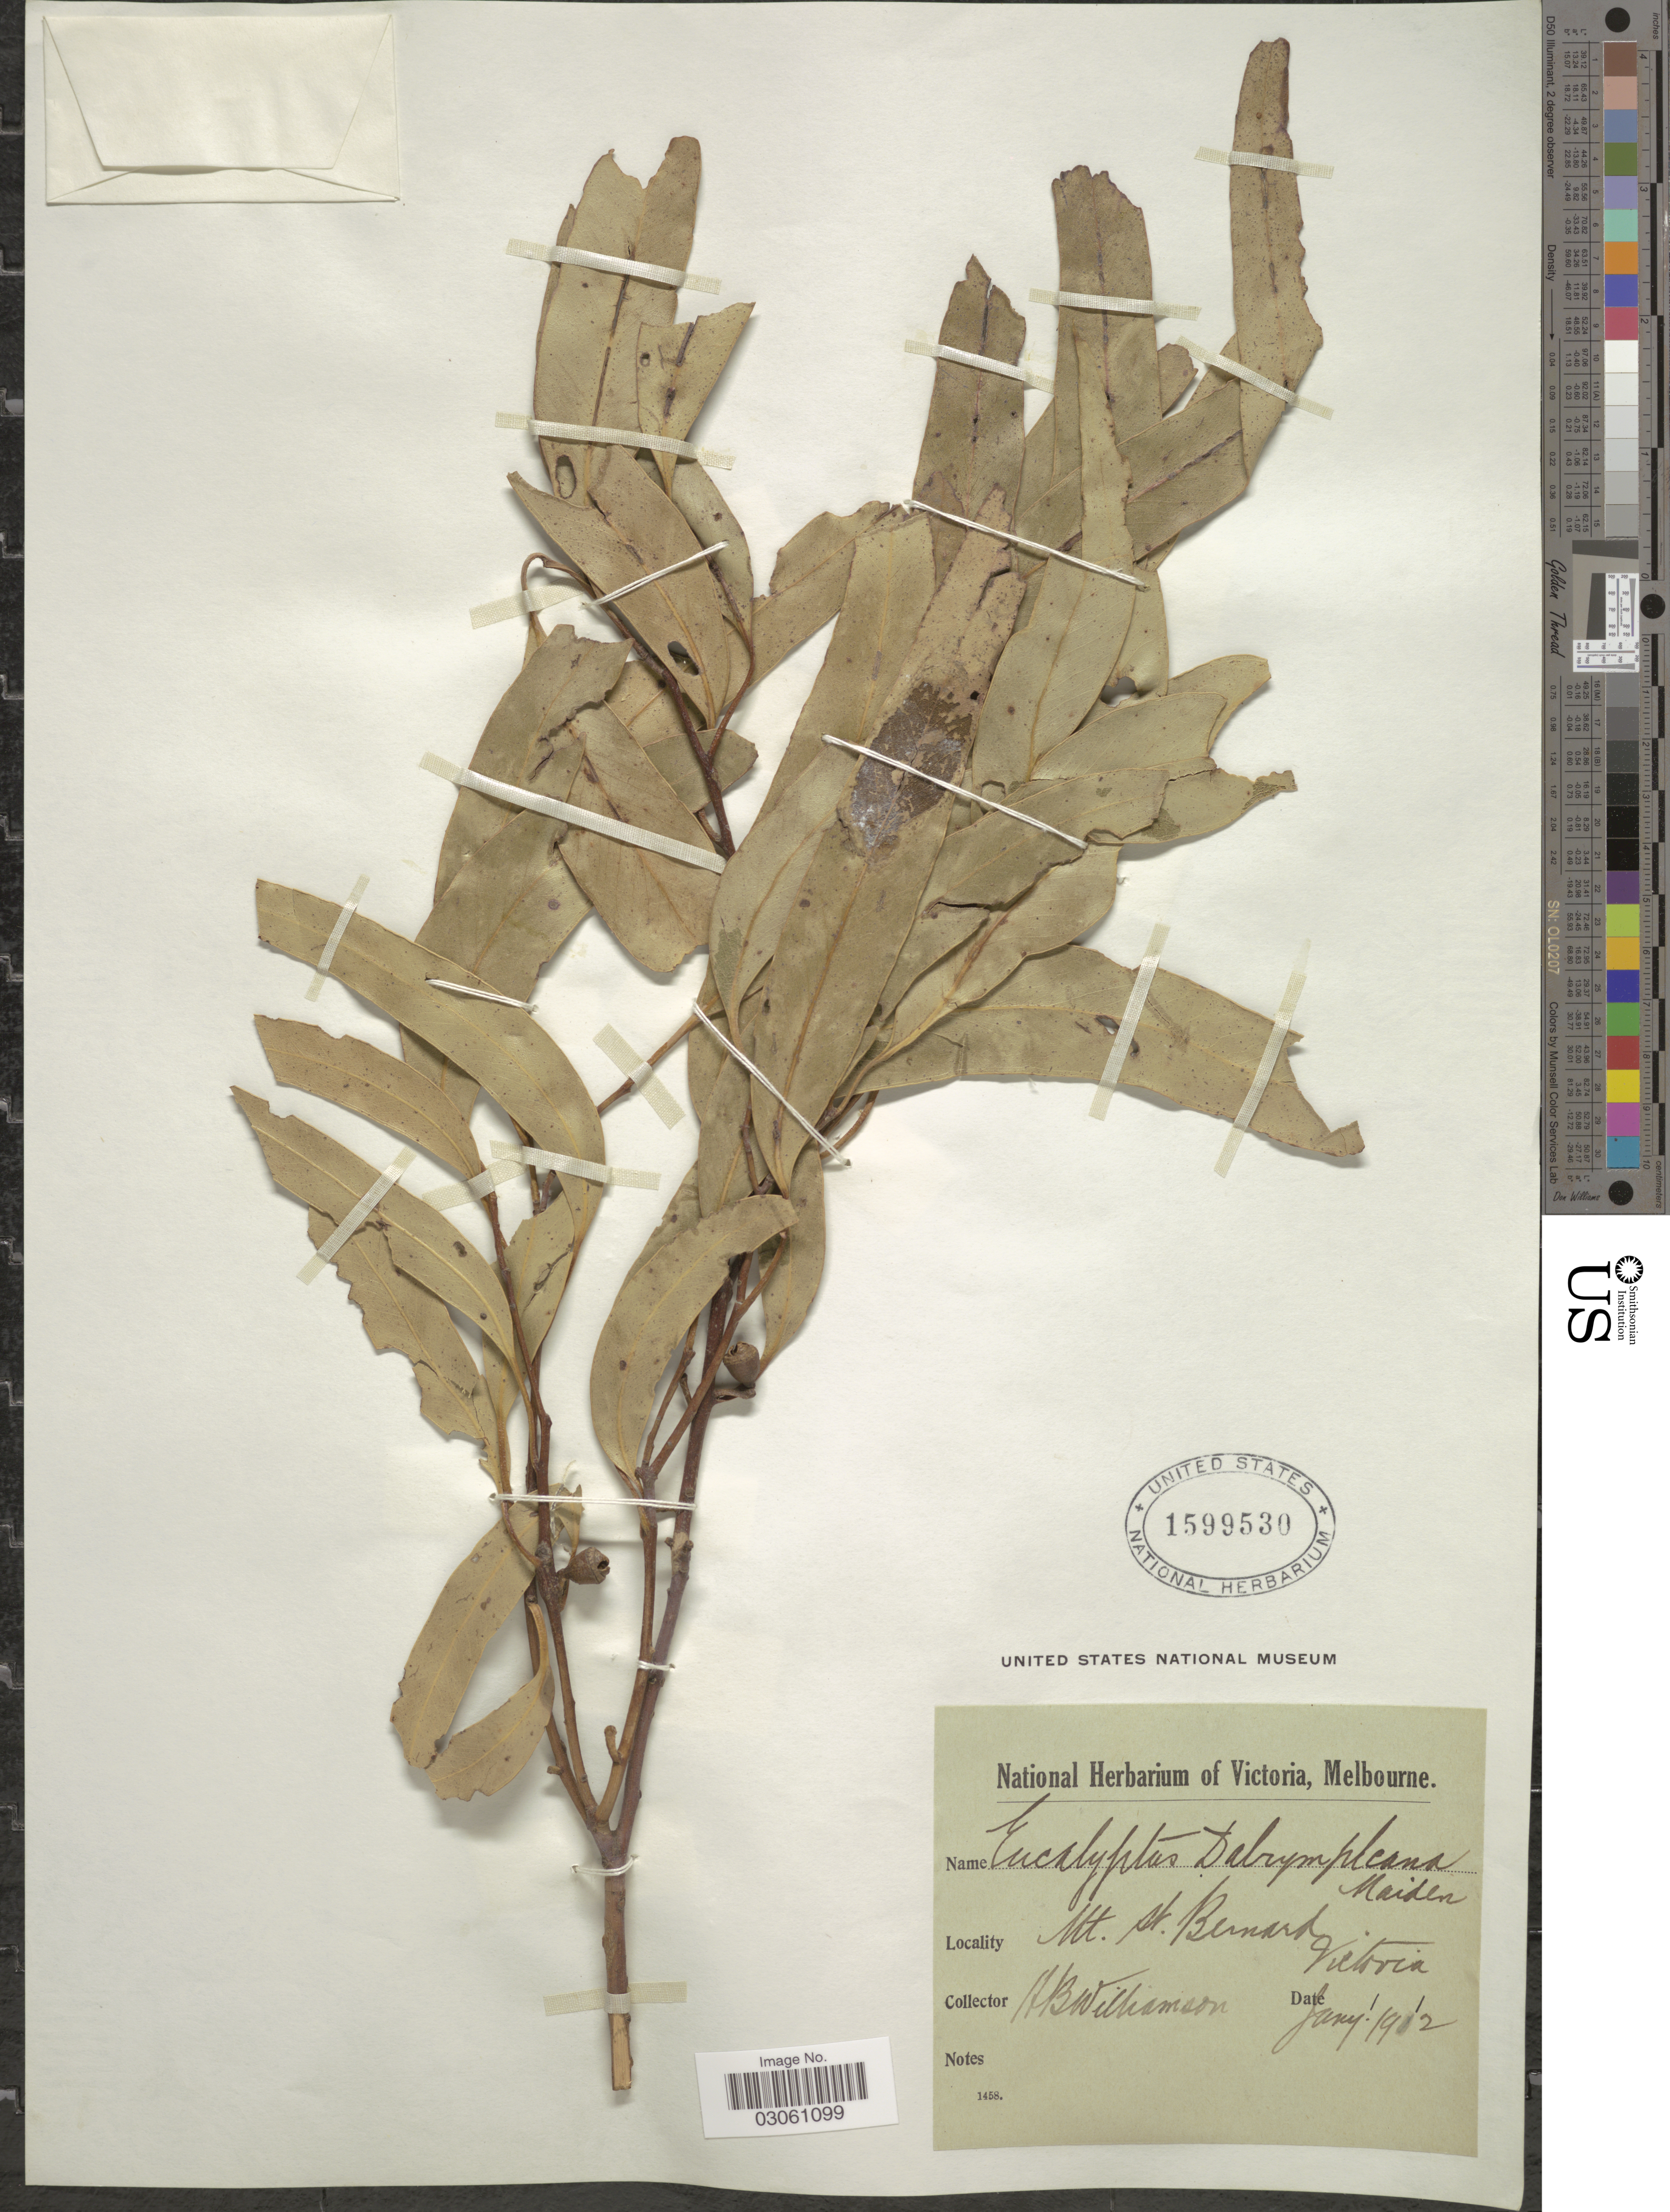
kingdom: Plantae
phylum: Tracheophyta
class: Magnoliopsida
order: Myrtales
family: Myrtaceae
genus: Eucalyptus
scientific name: Eucalyptus dalrympleana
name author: Maiden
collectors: H. Williamson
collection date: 1912-01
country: Australia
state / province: Victoria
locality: Mt. St. Bernard, Victoria.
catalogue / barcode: US 1599530